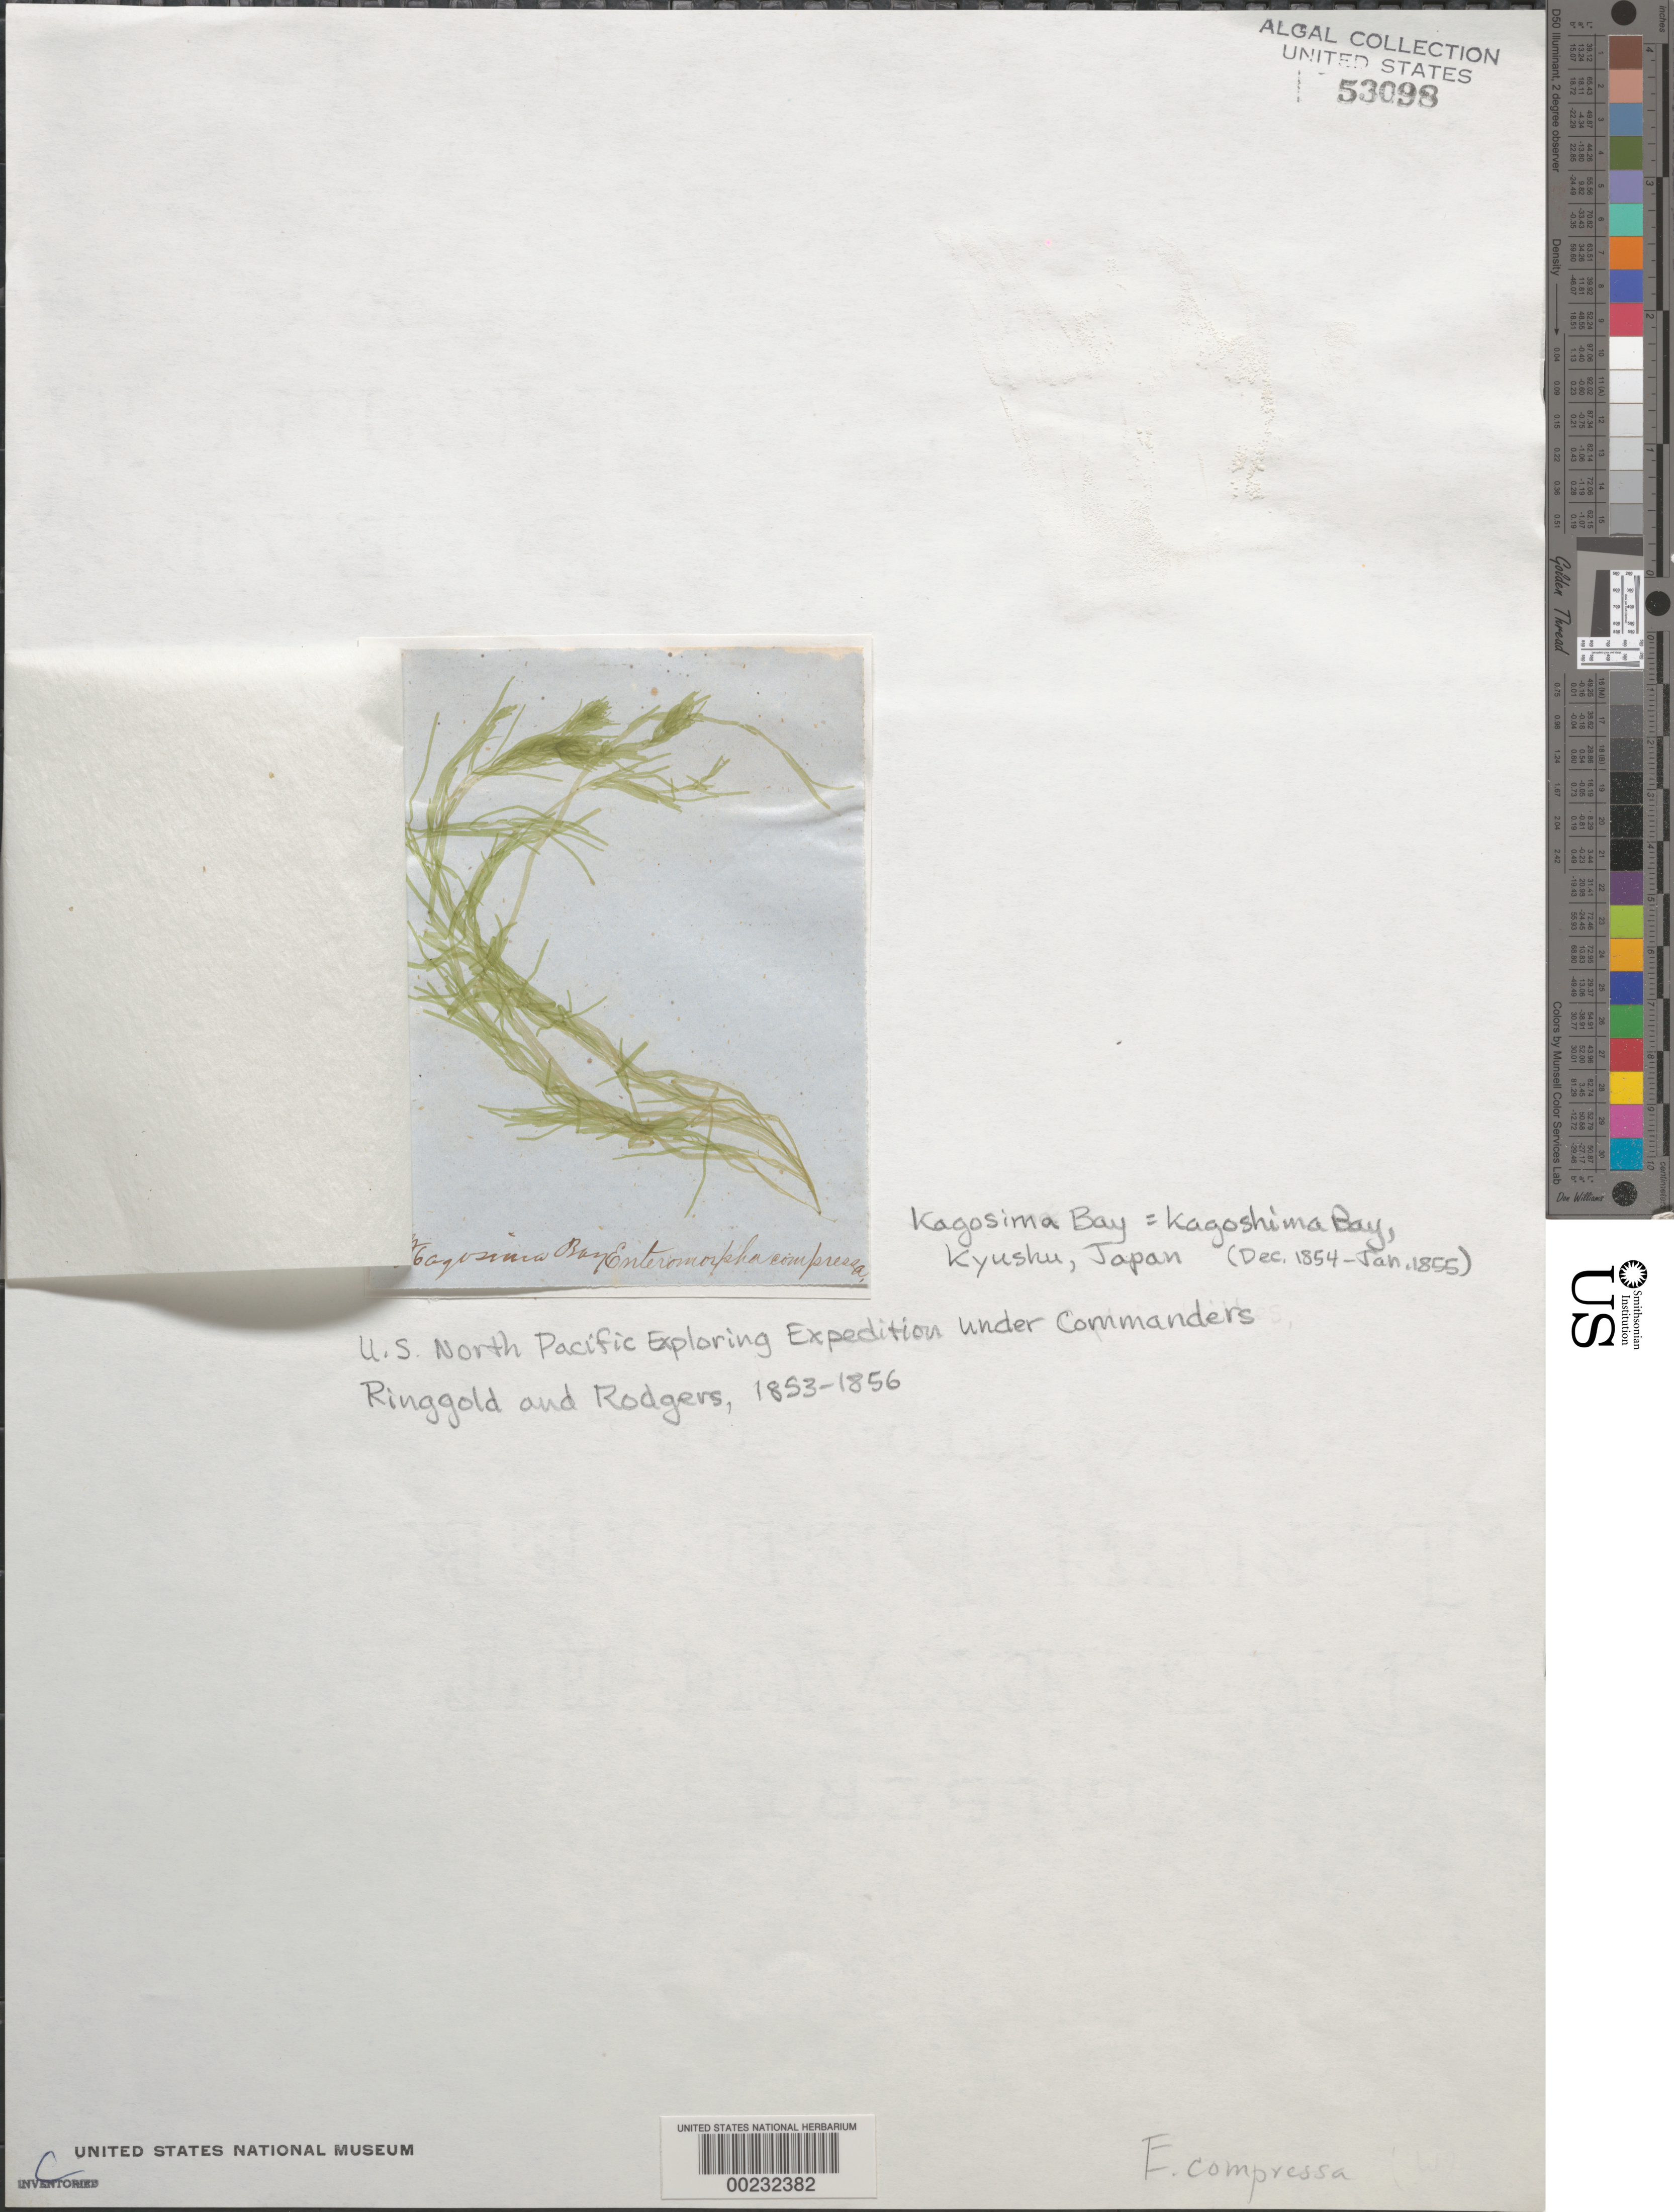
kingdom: Plantae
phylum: Chlorophyta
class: Ulvophyceae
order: Ulvales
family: Ulvaceae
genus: Ulva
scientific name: Ulva compressa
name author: L.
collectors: C. Wright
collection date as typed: Dec 1855 OR -- Jan 1856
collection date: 1855-12 or 1856-01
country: Japan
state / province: Kagosima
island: Kyushu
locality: Kagoshima Bay (Kagosima Bay)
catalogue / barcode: US 53098